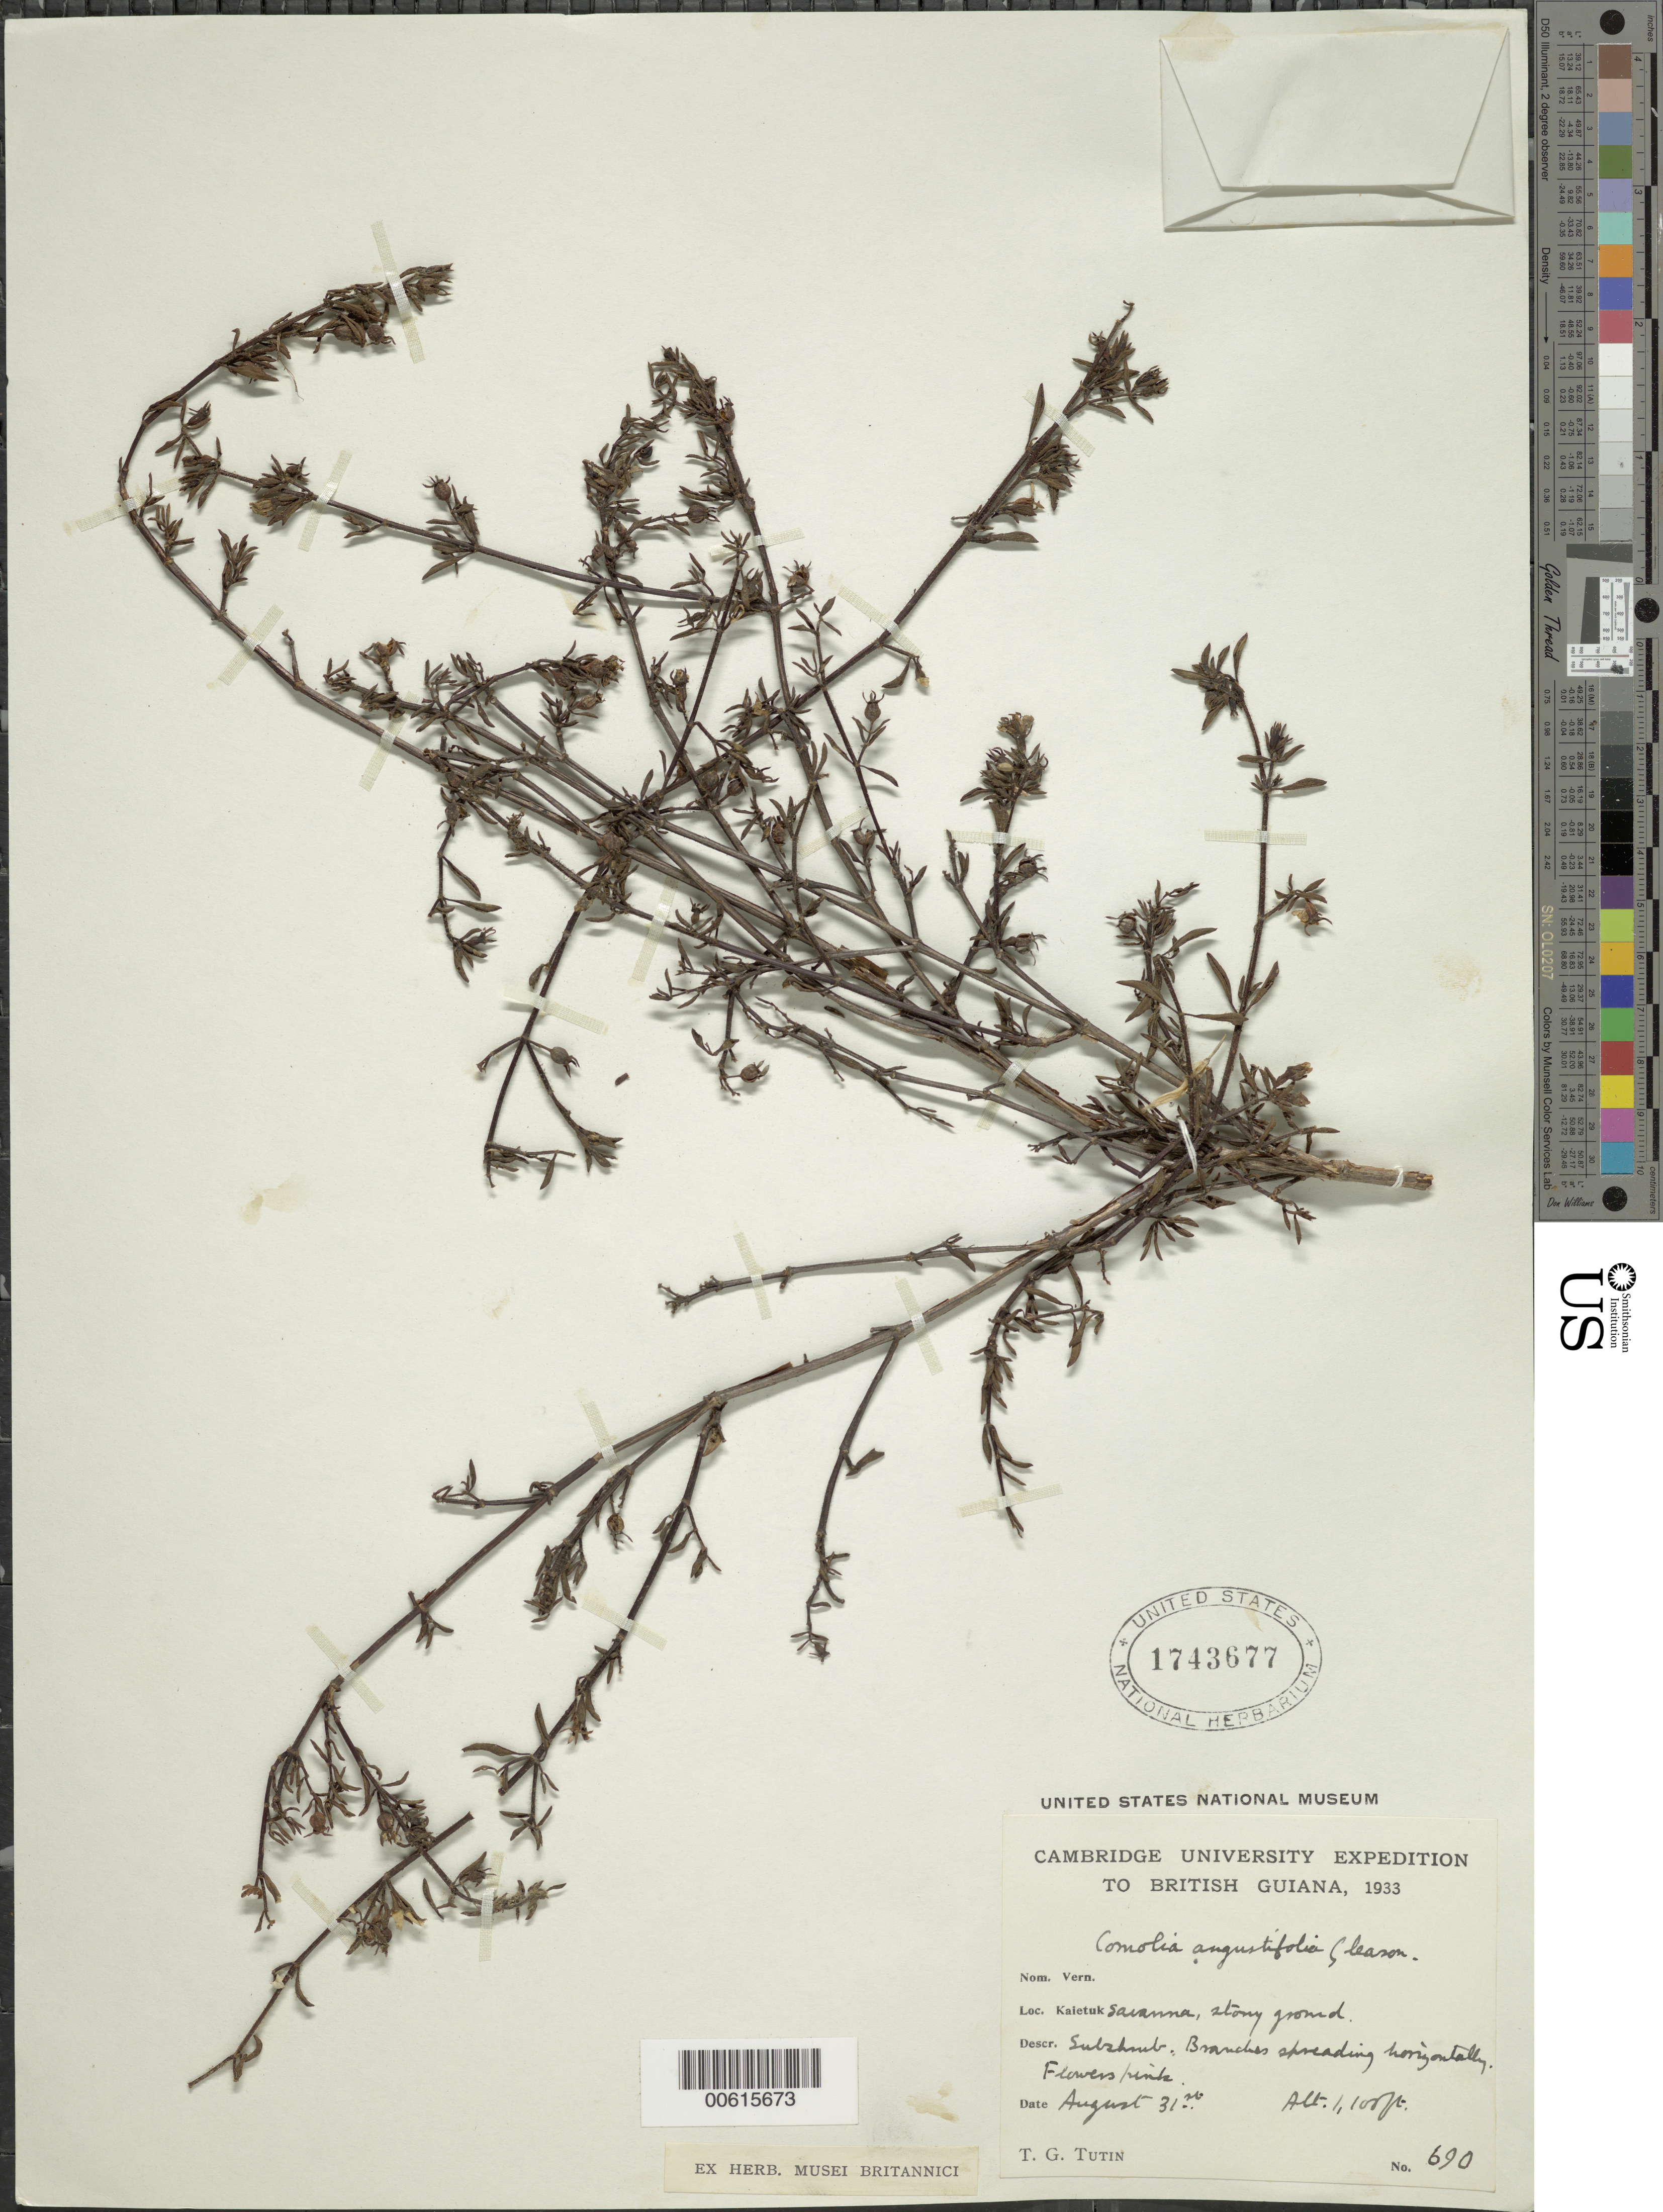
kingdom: Plantae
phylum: Tracheophyta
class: Magnoliopsida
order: Myrtales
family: Melastomataceae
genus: Comolia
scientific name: Comolia veronicifolia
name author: Benth.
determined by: Nunes da Silva, Diego, (RB), Jardim Botanico do Rio de Janeiro - Herbario (BRAZIL)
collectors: T. G. Tutin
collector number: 690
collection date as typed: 31-Aug-33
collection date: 1933-08-31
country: Guyana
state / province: Potaro-Siparuni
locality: Kaieteur Savanna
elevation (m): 335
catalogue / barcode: US 1743677